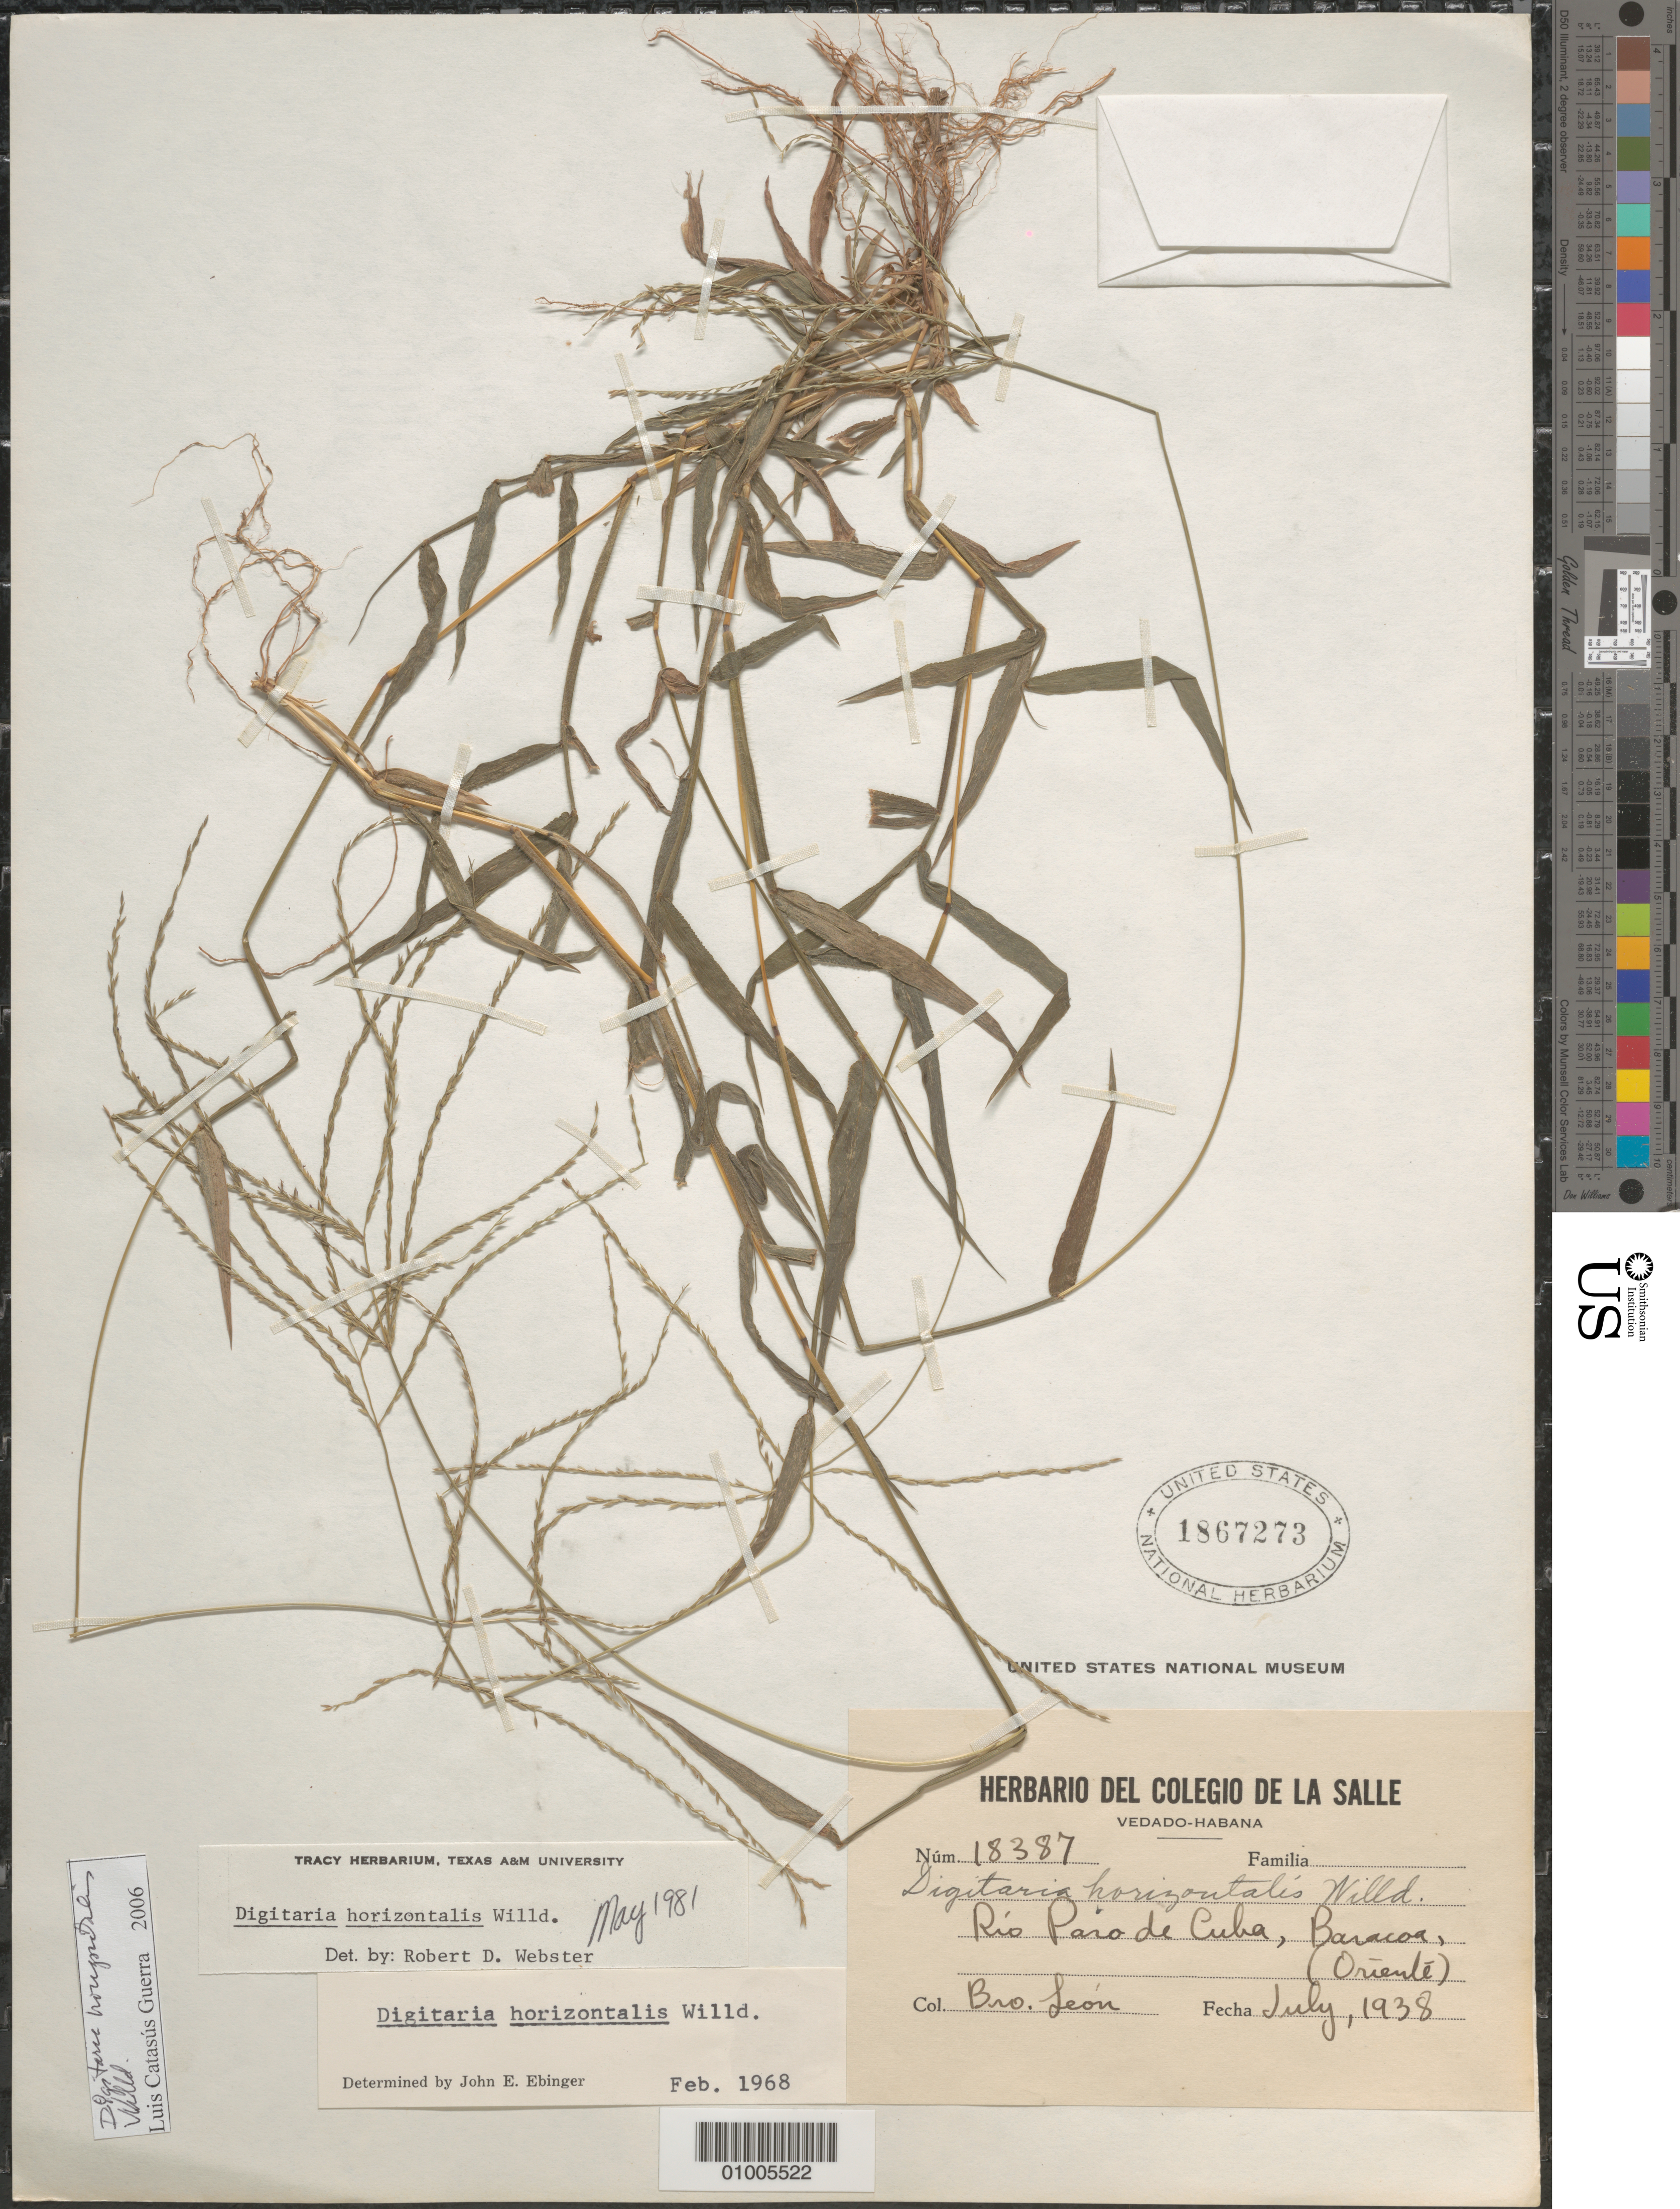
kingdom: Plantae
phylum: Tracheophyta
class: Liliopsida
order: Poales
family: Poaceae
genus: Digitaria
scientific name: Digitaria horizontalis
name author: Willd.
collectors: Bro. León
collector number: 18387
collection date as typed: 01 Jul 1938 to 31 Jul 1938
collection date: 1938-07-01/1938-07-31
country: Cuba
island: Cuba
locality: Rio Paro de cuba, Baracoa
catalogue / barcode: US 1867273